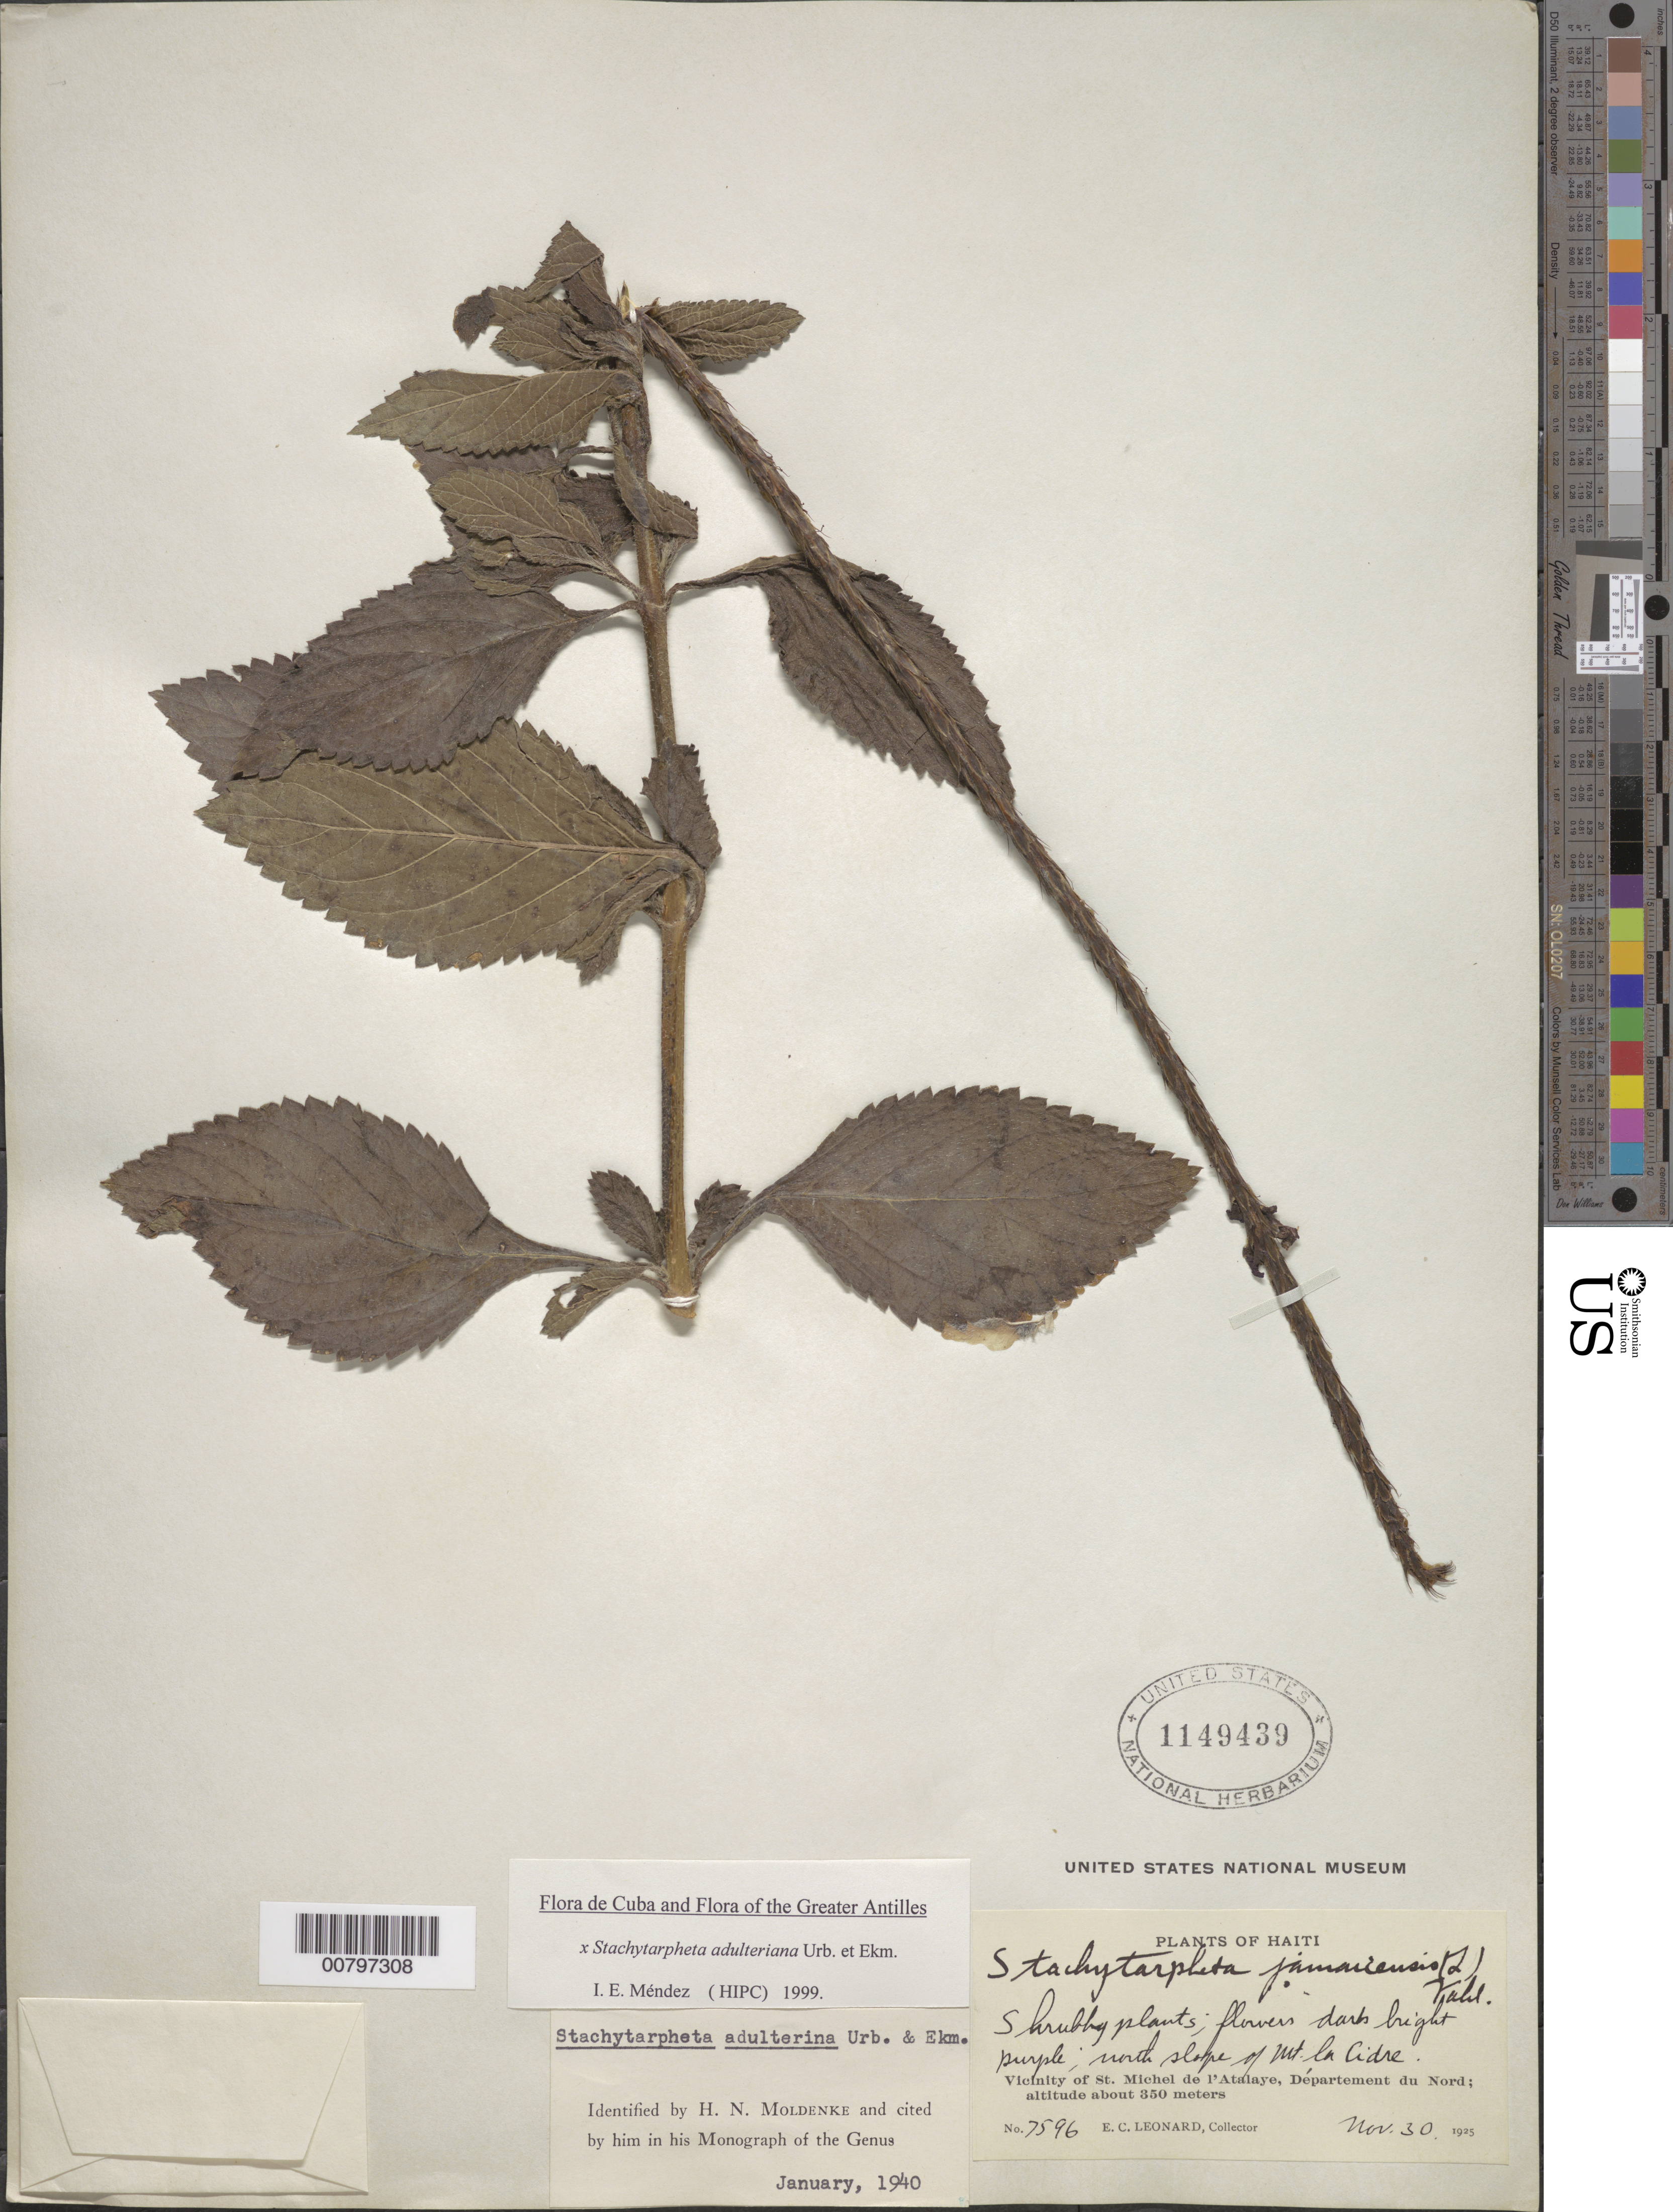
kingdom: Plantae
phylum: Tracheophyta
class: Magnoliopsida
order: Lamiales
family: Verbenaceae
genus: Stachytarpheta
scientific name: Stachytarpheta x adulterina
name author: Urb. & Ekman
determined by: Méndez, Isidro E., (HIPC)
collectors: E. C. Leonard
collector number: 7596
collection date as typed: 30 Nov 1925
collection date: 1925-11-30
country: Haiti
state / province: Artibonite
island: Hispaniola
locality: Vicinity of St. Michel de l'Atalaye, north slope of Mt. la cidre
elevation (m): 350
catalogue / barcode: US 1149439